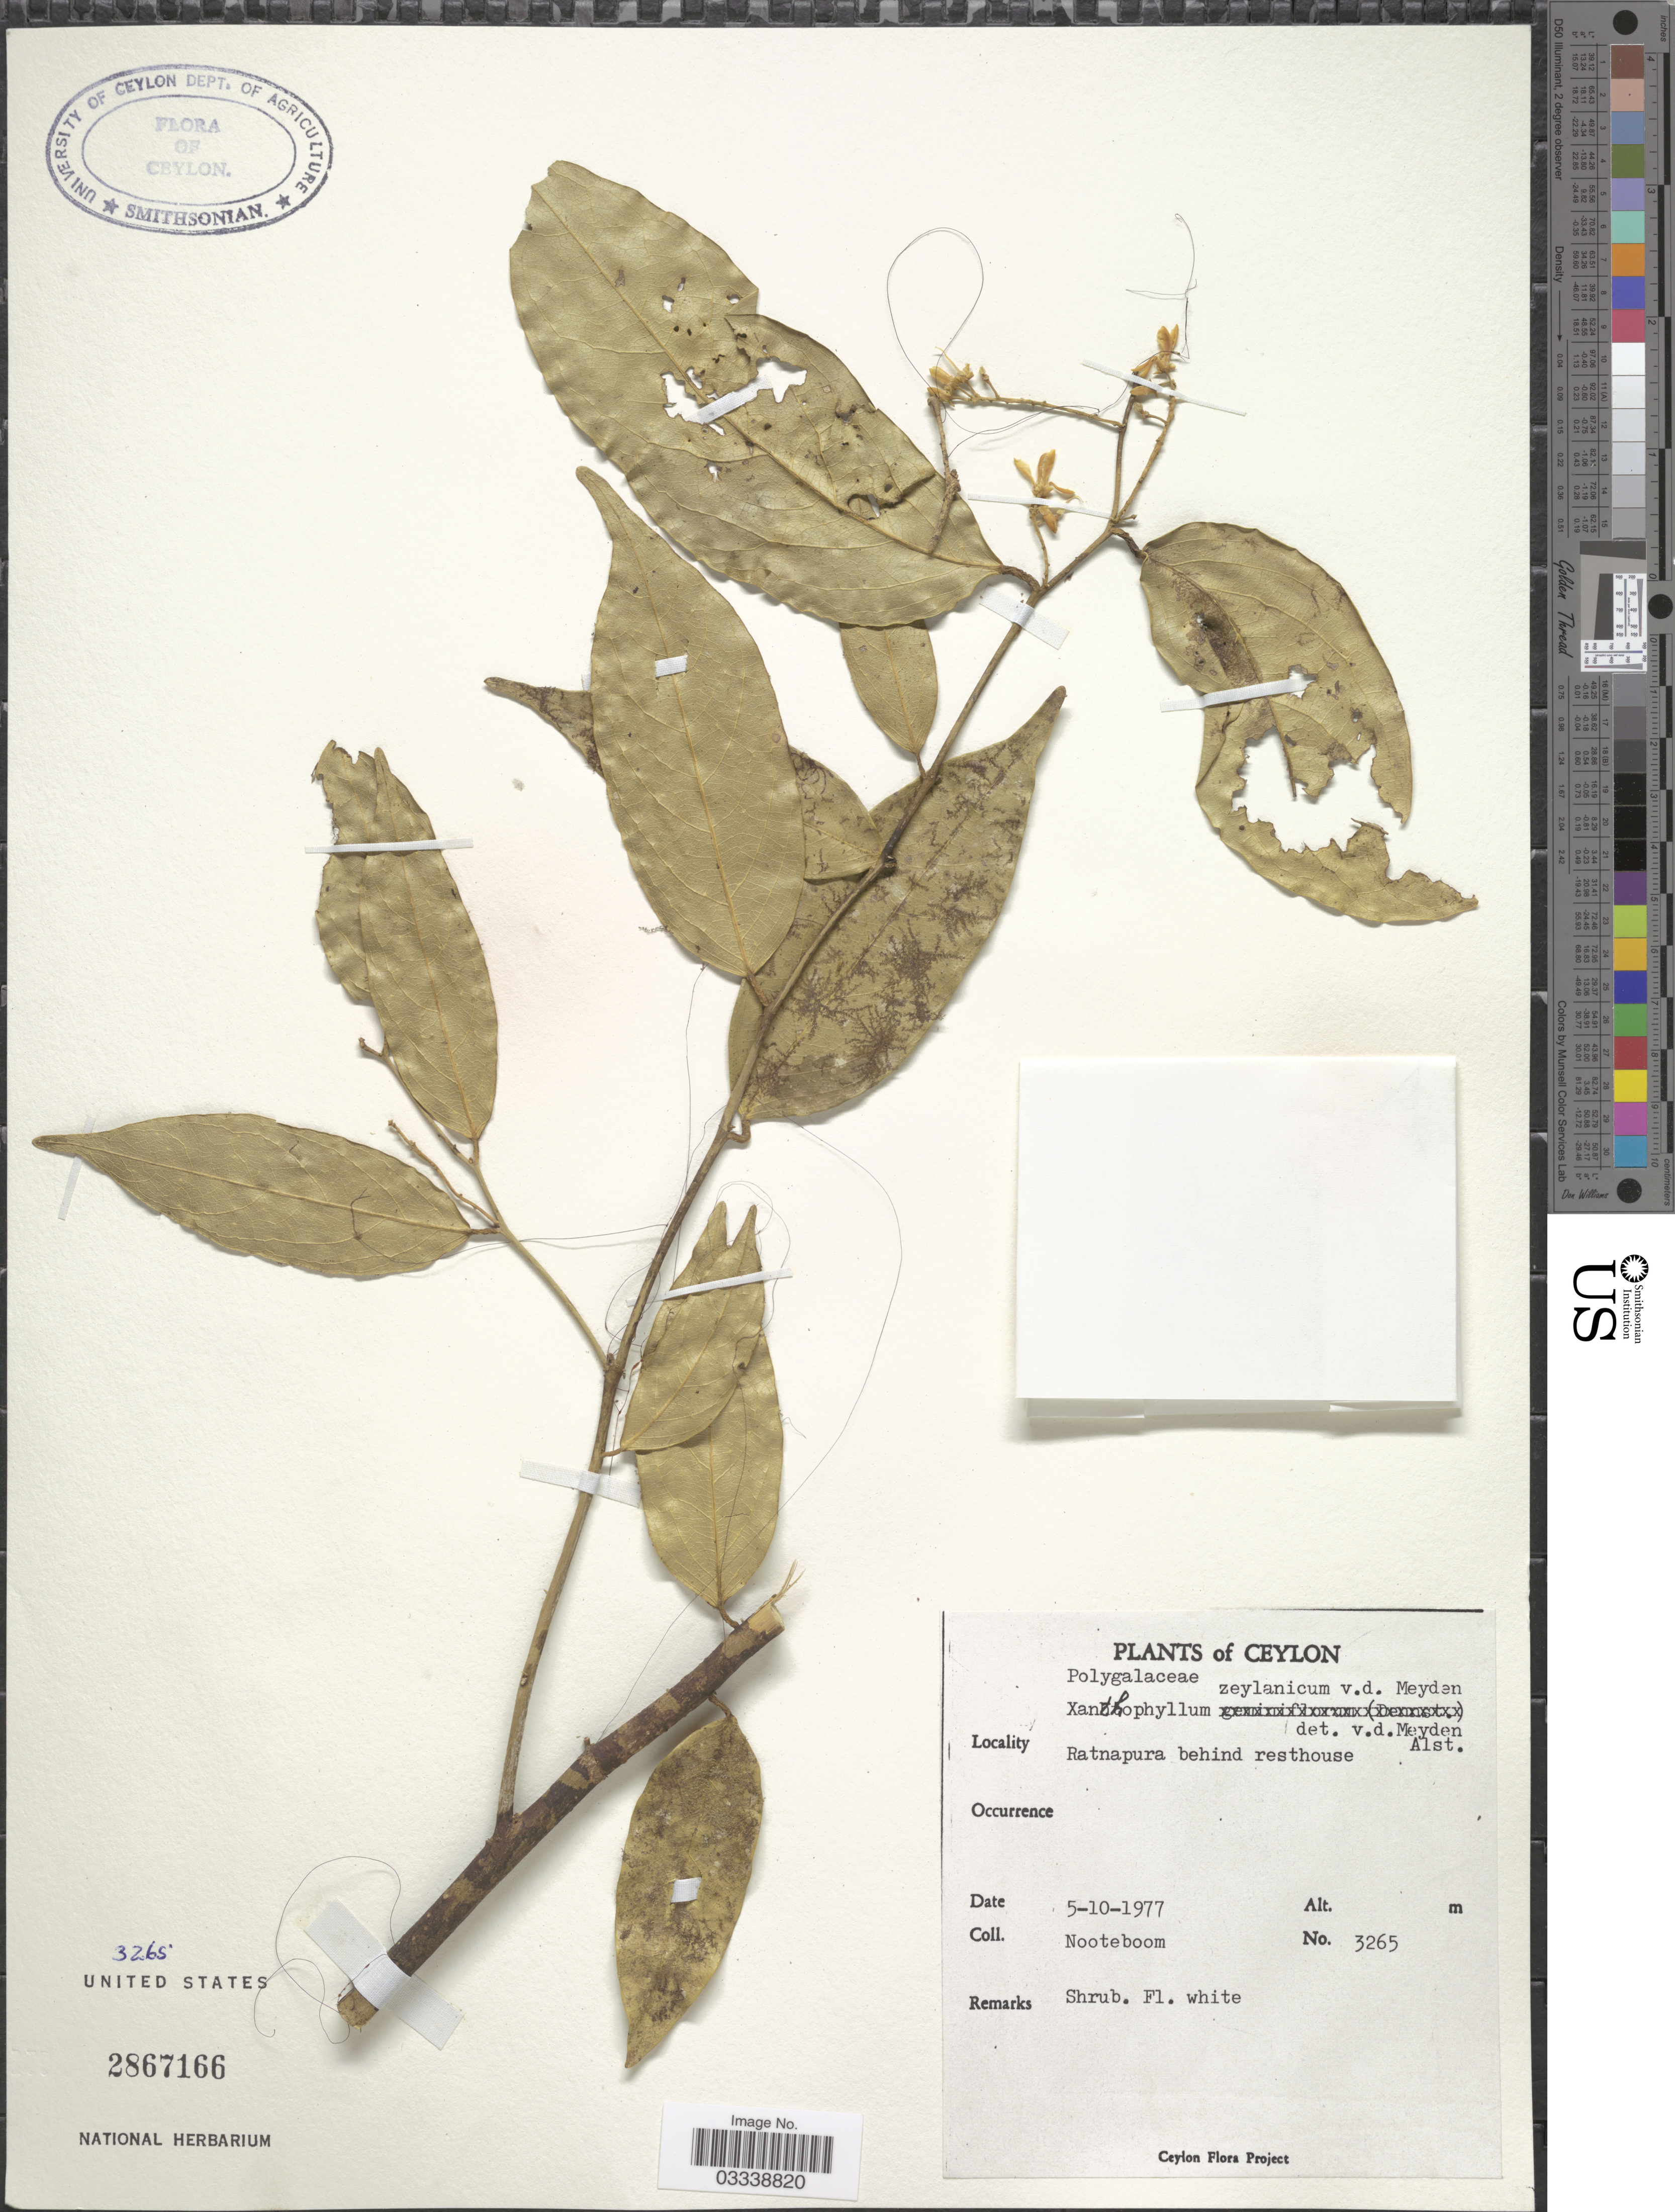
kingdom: Plantae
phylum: Tracheophyta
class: Magnoliopsida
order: Fabales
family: Polygalaceae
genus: Xanthophyllum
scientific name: Xanthophyllum zeylanicum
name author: Meijden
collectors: Nooteboom, --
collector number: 3265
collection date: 1977-10-05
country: Sri Lanka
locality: Ceylon. Ratnapura behind resthouse.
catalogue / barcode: US 2867166